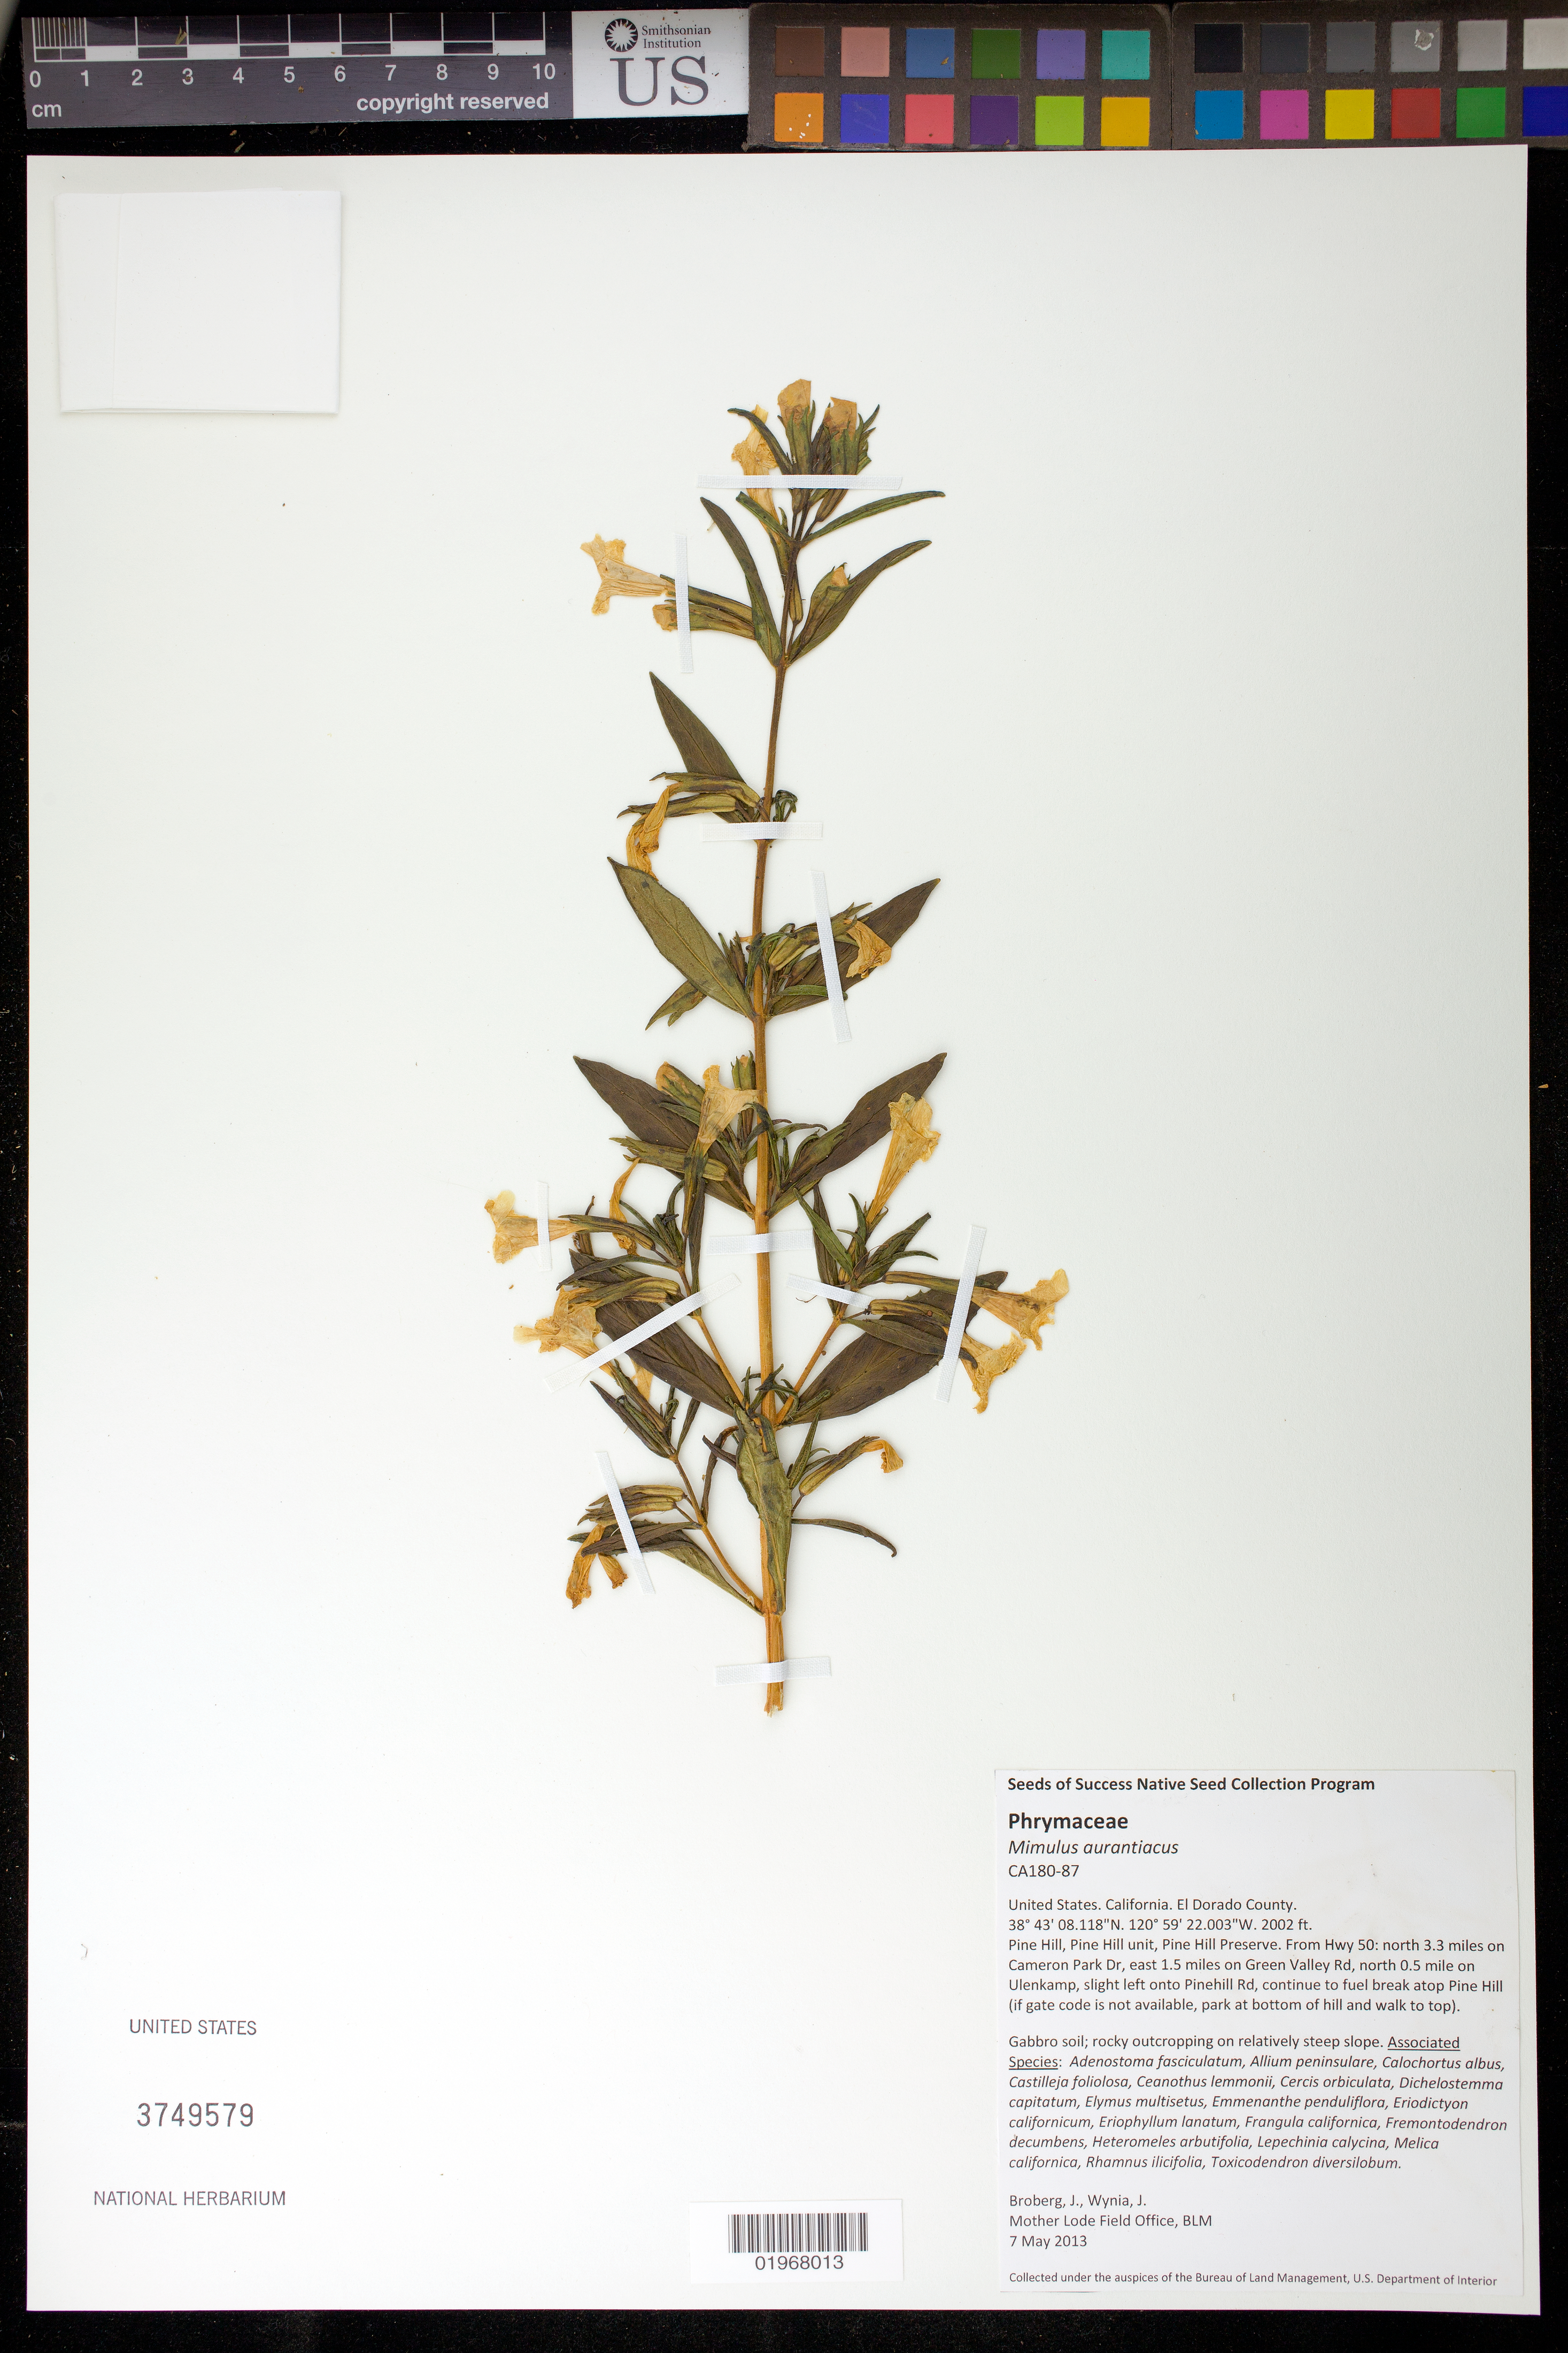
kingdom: Plantae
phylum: Tracheophyta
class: Magnoliopsida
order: Lamiales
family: Phrymaceae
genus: Mimulus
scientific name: Mimulus aurantiacus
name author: Curtis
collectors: J. Broberg & J. Wynia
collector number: CA180-87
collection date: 2013-05-07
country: United States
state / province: California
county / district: El Dorado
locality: Pine Hill, Pine Hill unit, Pine Hill Preserve.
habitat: Gabbro soil, rocky outcropping on steep slope. With Cercis orbiculata, Elymus multisetus, Melica californica, ect.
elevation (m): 610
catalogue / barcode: US 3749579